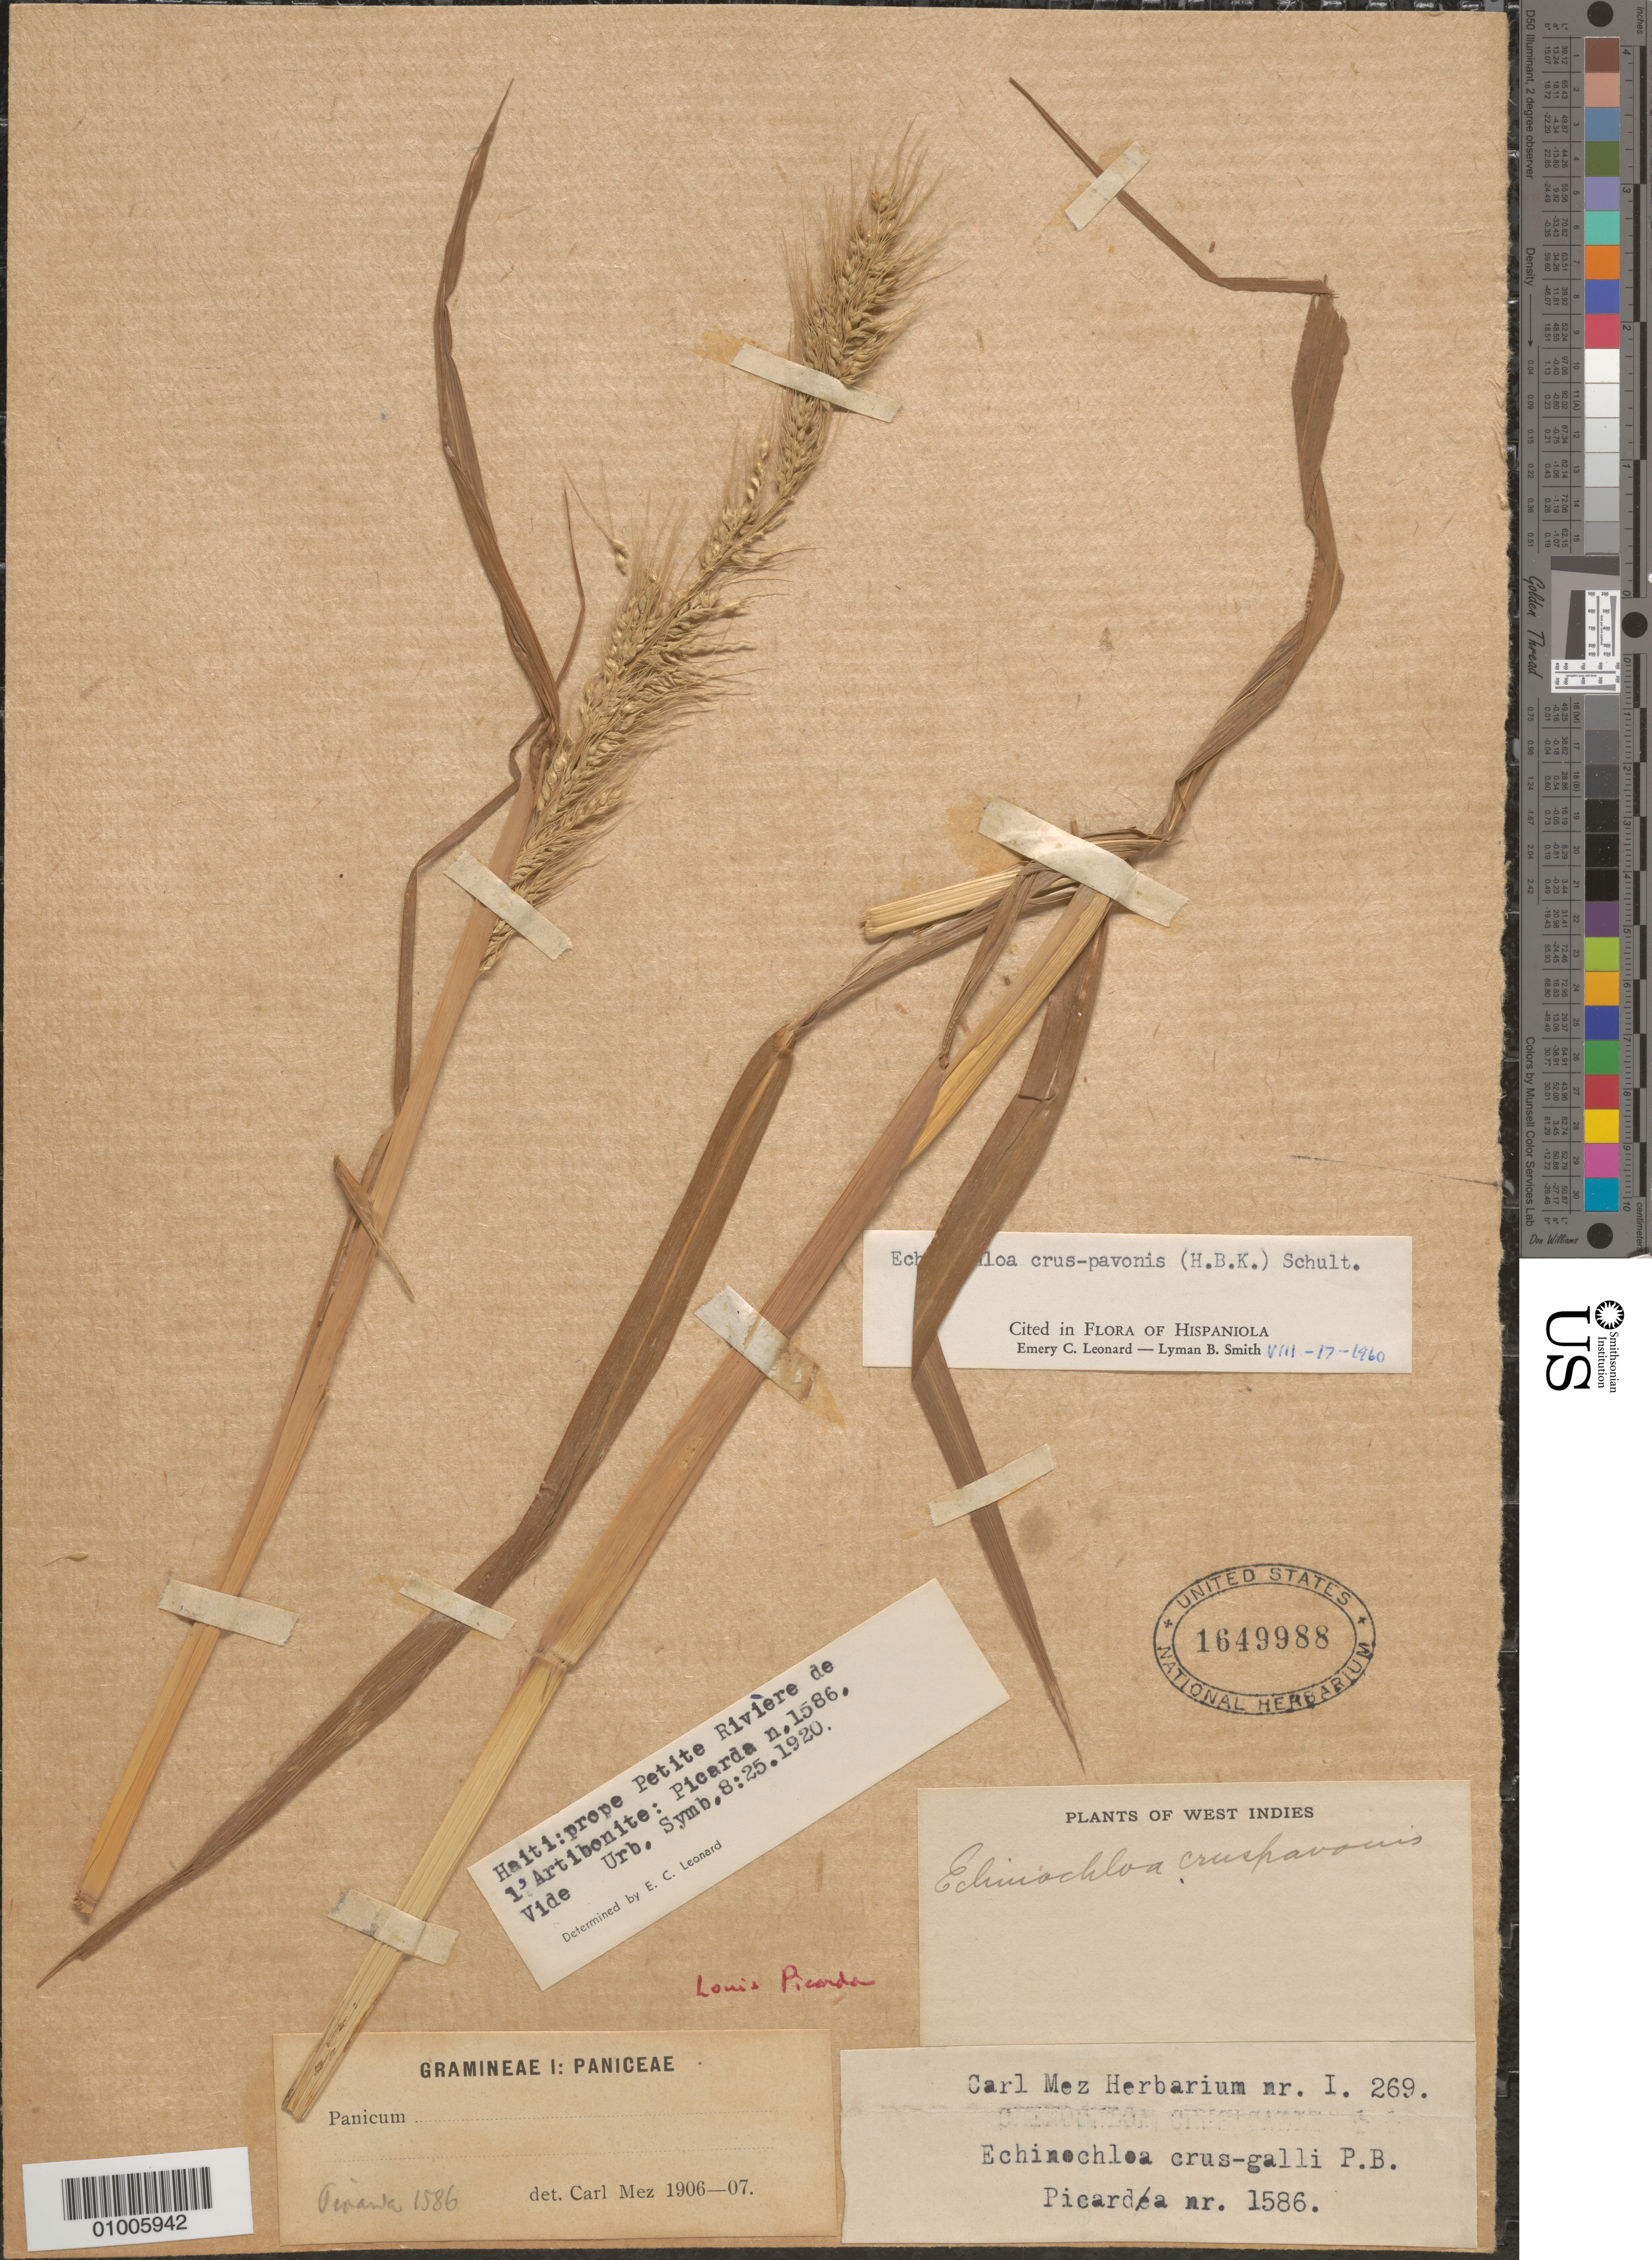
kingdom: Plantae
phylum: Tracheophyta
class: Liliopsida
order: Poales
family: Poaceae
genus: Echinochloa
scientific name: Echinochloa crus-pavonis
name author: (Kunth) Schult.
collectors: M. Picard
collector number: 1586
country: Haiti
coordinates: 0 N, 0 E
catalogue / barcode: US 1649988